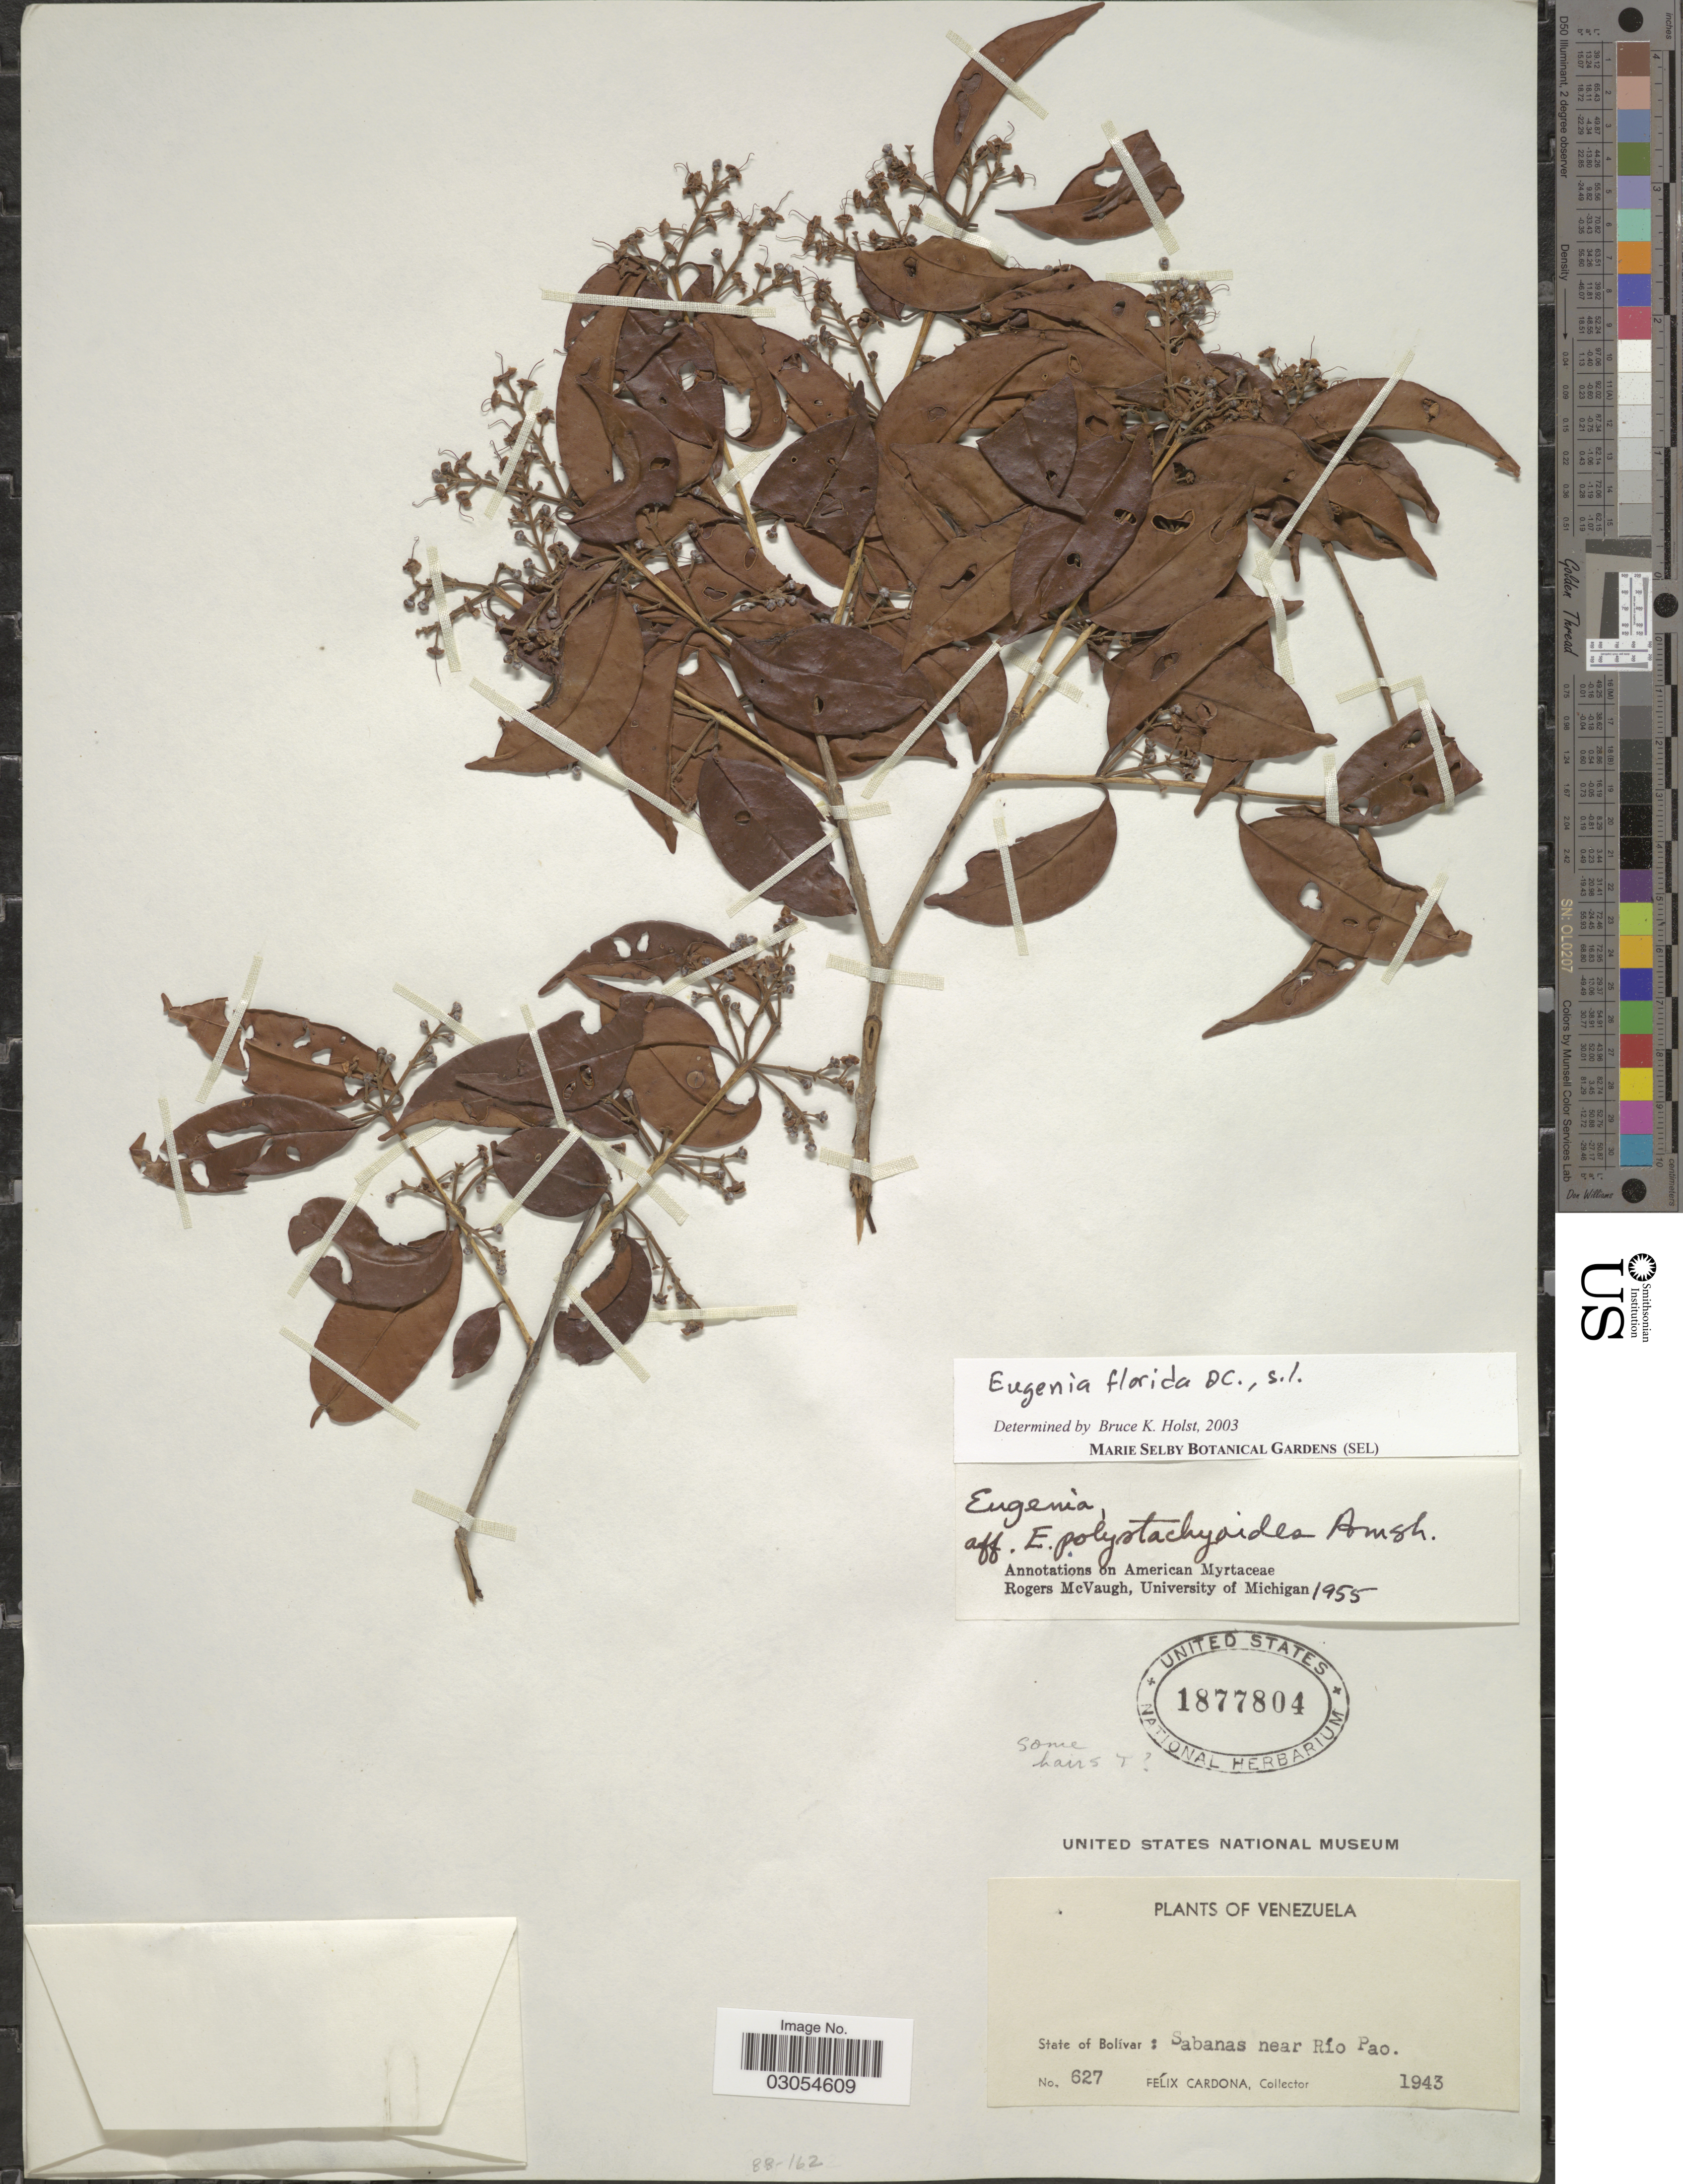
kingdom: Plantae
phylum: Tracheophyta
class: Magnoliopsida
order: Myrtales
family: Myrtaceae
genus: Eugenia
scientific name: Eugenia florida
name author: DC.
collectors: F. Cardona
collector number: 627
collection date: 1943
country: Venezuela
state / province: Bolivar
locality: Sabanas near Río Pao.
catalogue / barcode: US 1877804